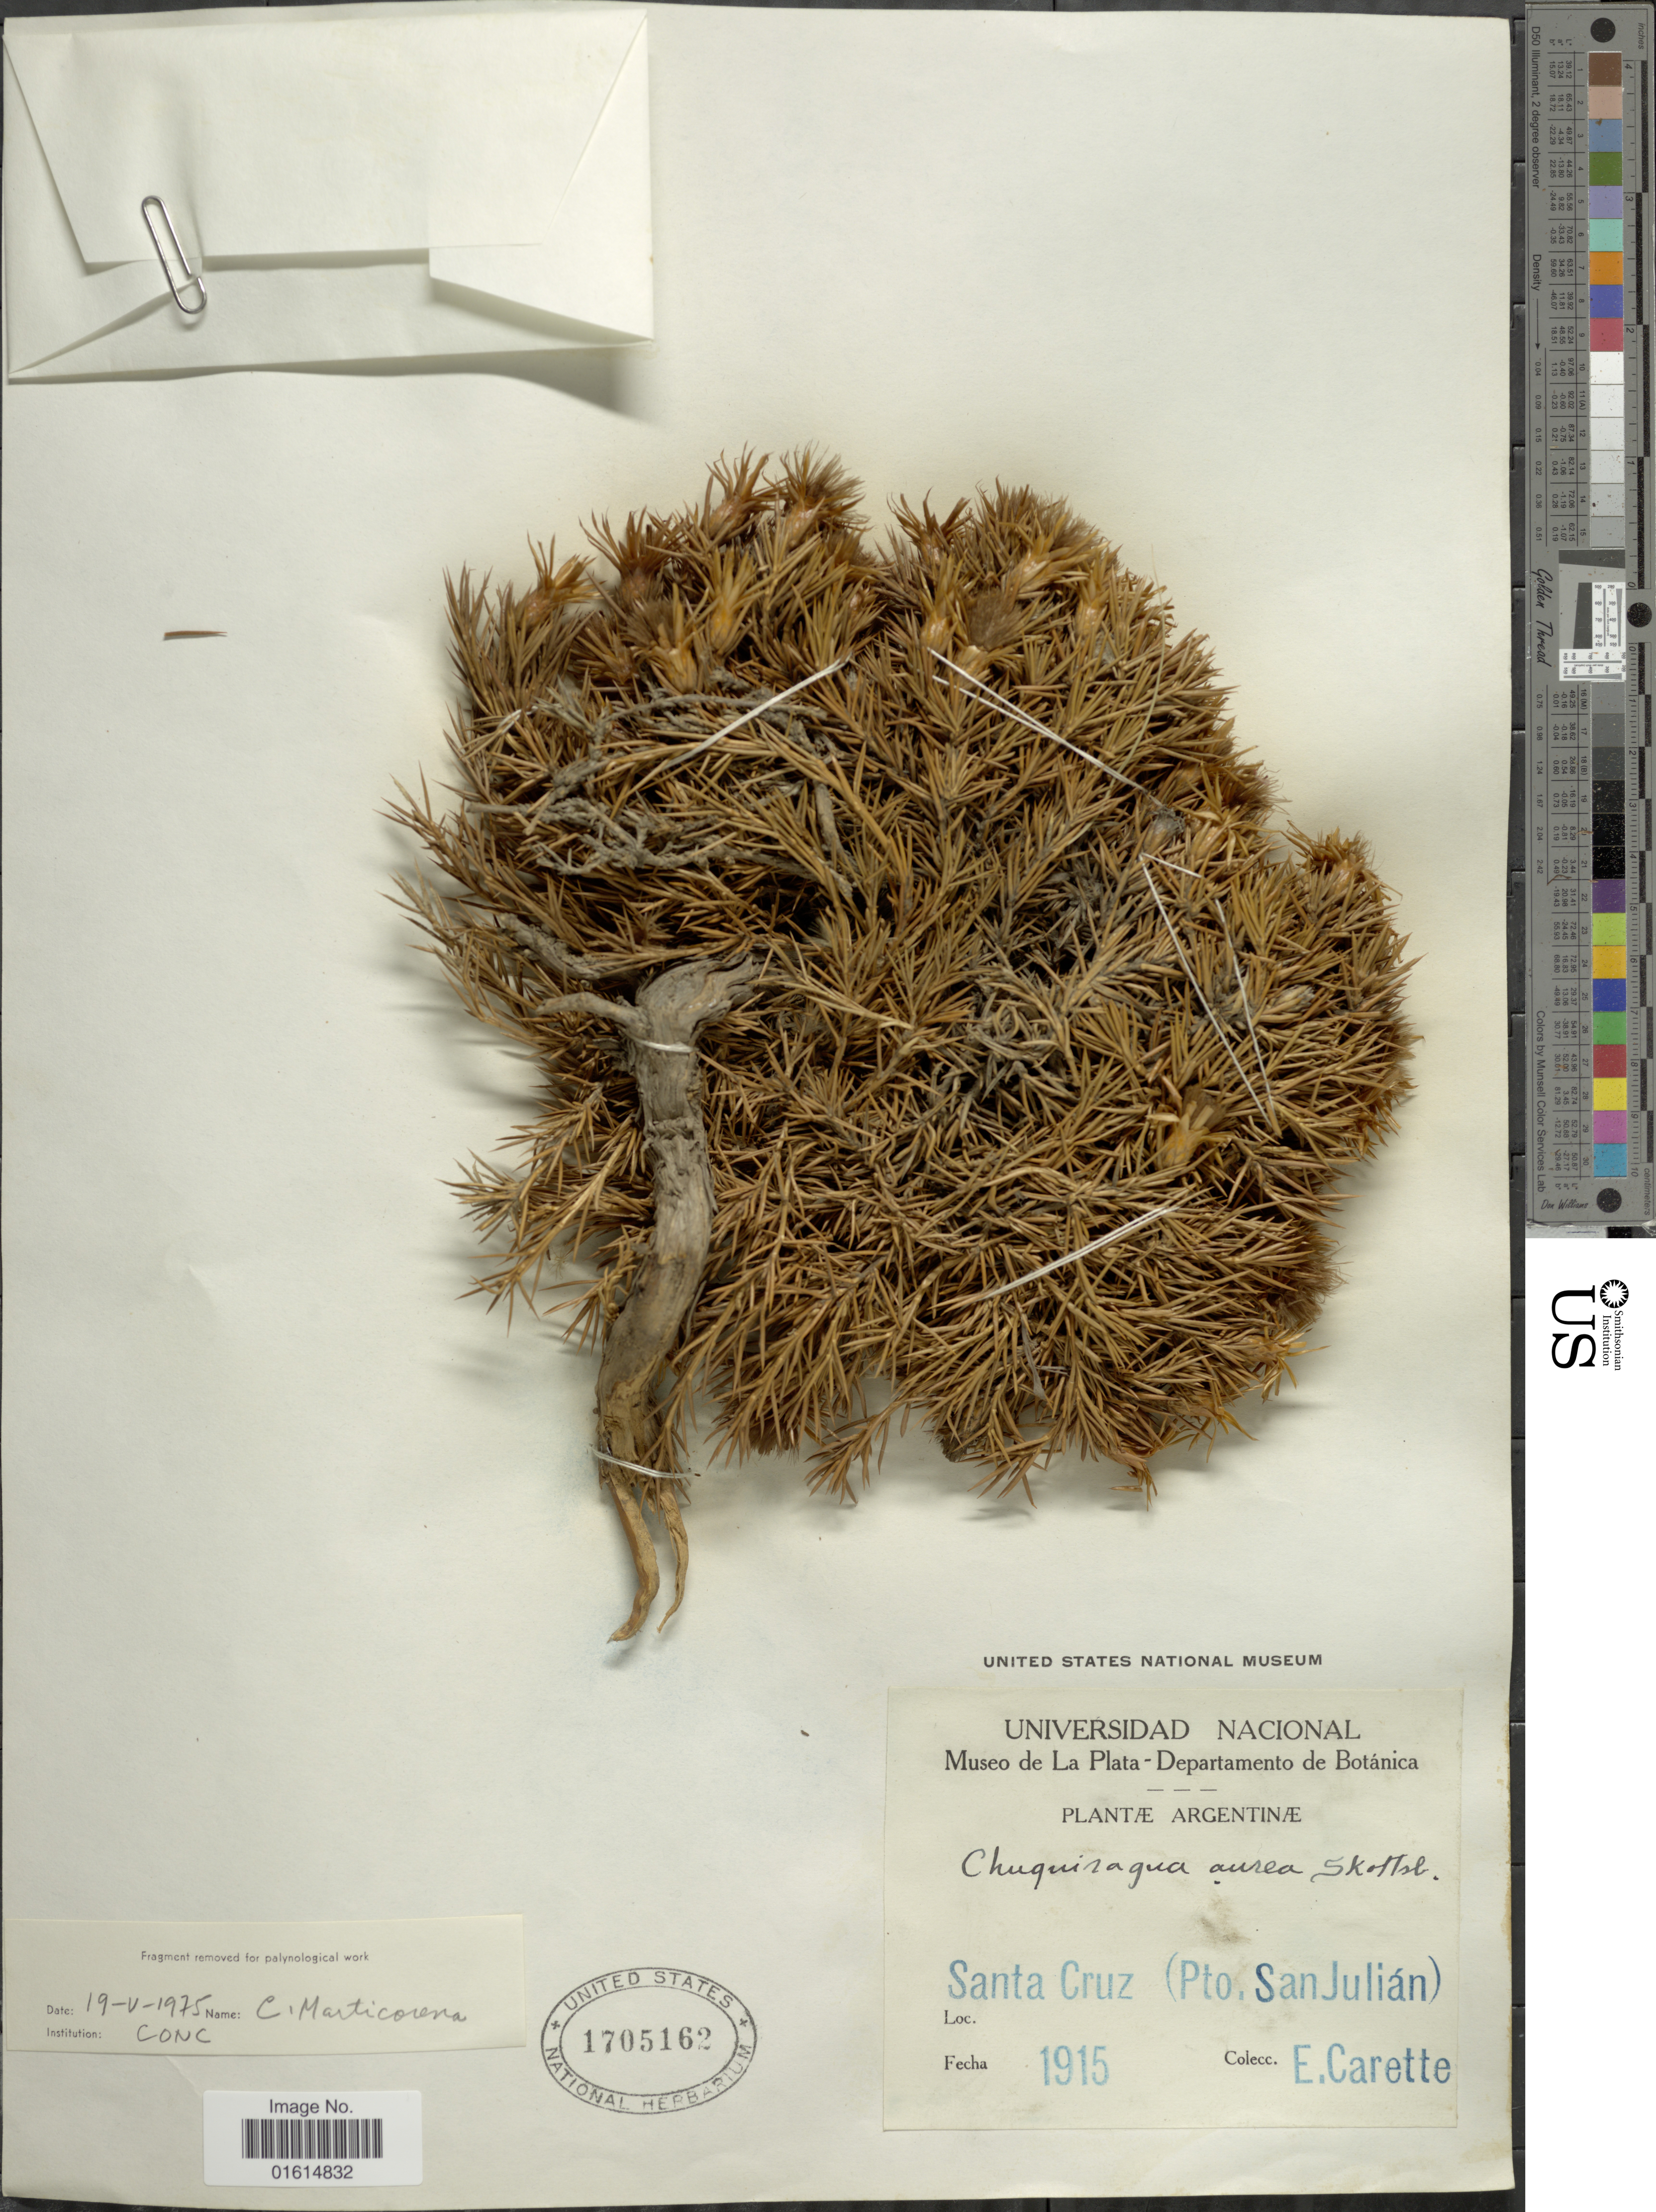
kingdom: Plantae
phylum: Tracheophyta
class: Magnoliopsida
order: Asterales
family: Asteraceae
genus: Chuquiraga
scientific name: Chuquiraga aurea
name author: Skottsb.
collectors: E. Carette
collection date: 1915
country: Argentina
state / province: Santa Cruz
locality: Argentinae, Santa Cruz (Pto. San Julian)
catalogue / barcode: US 1705162